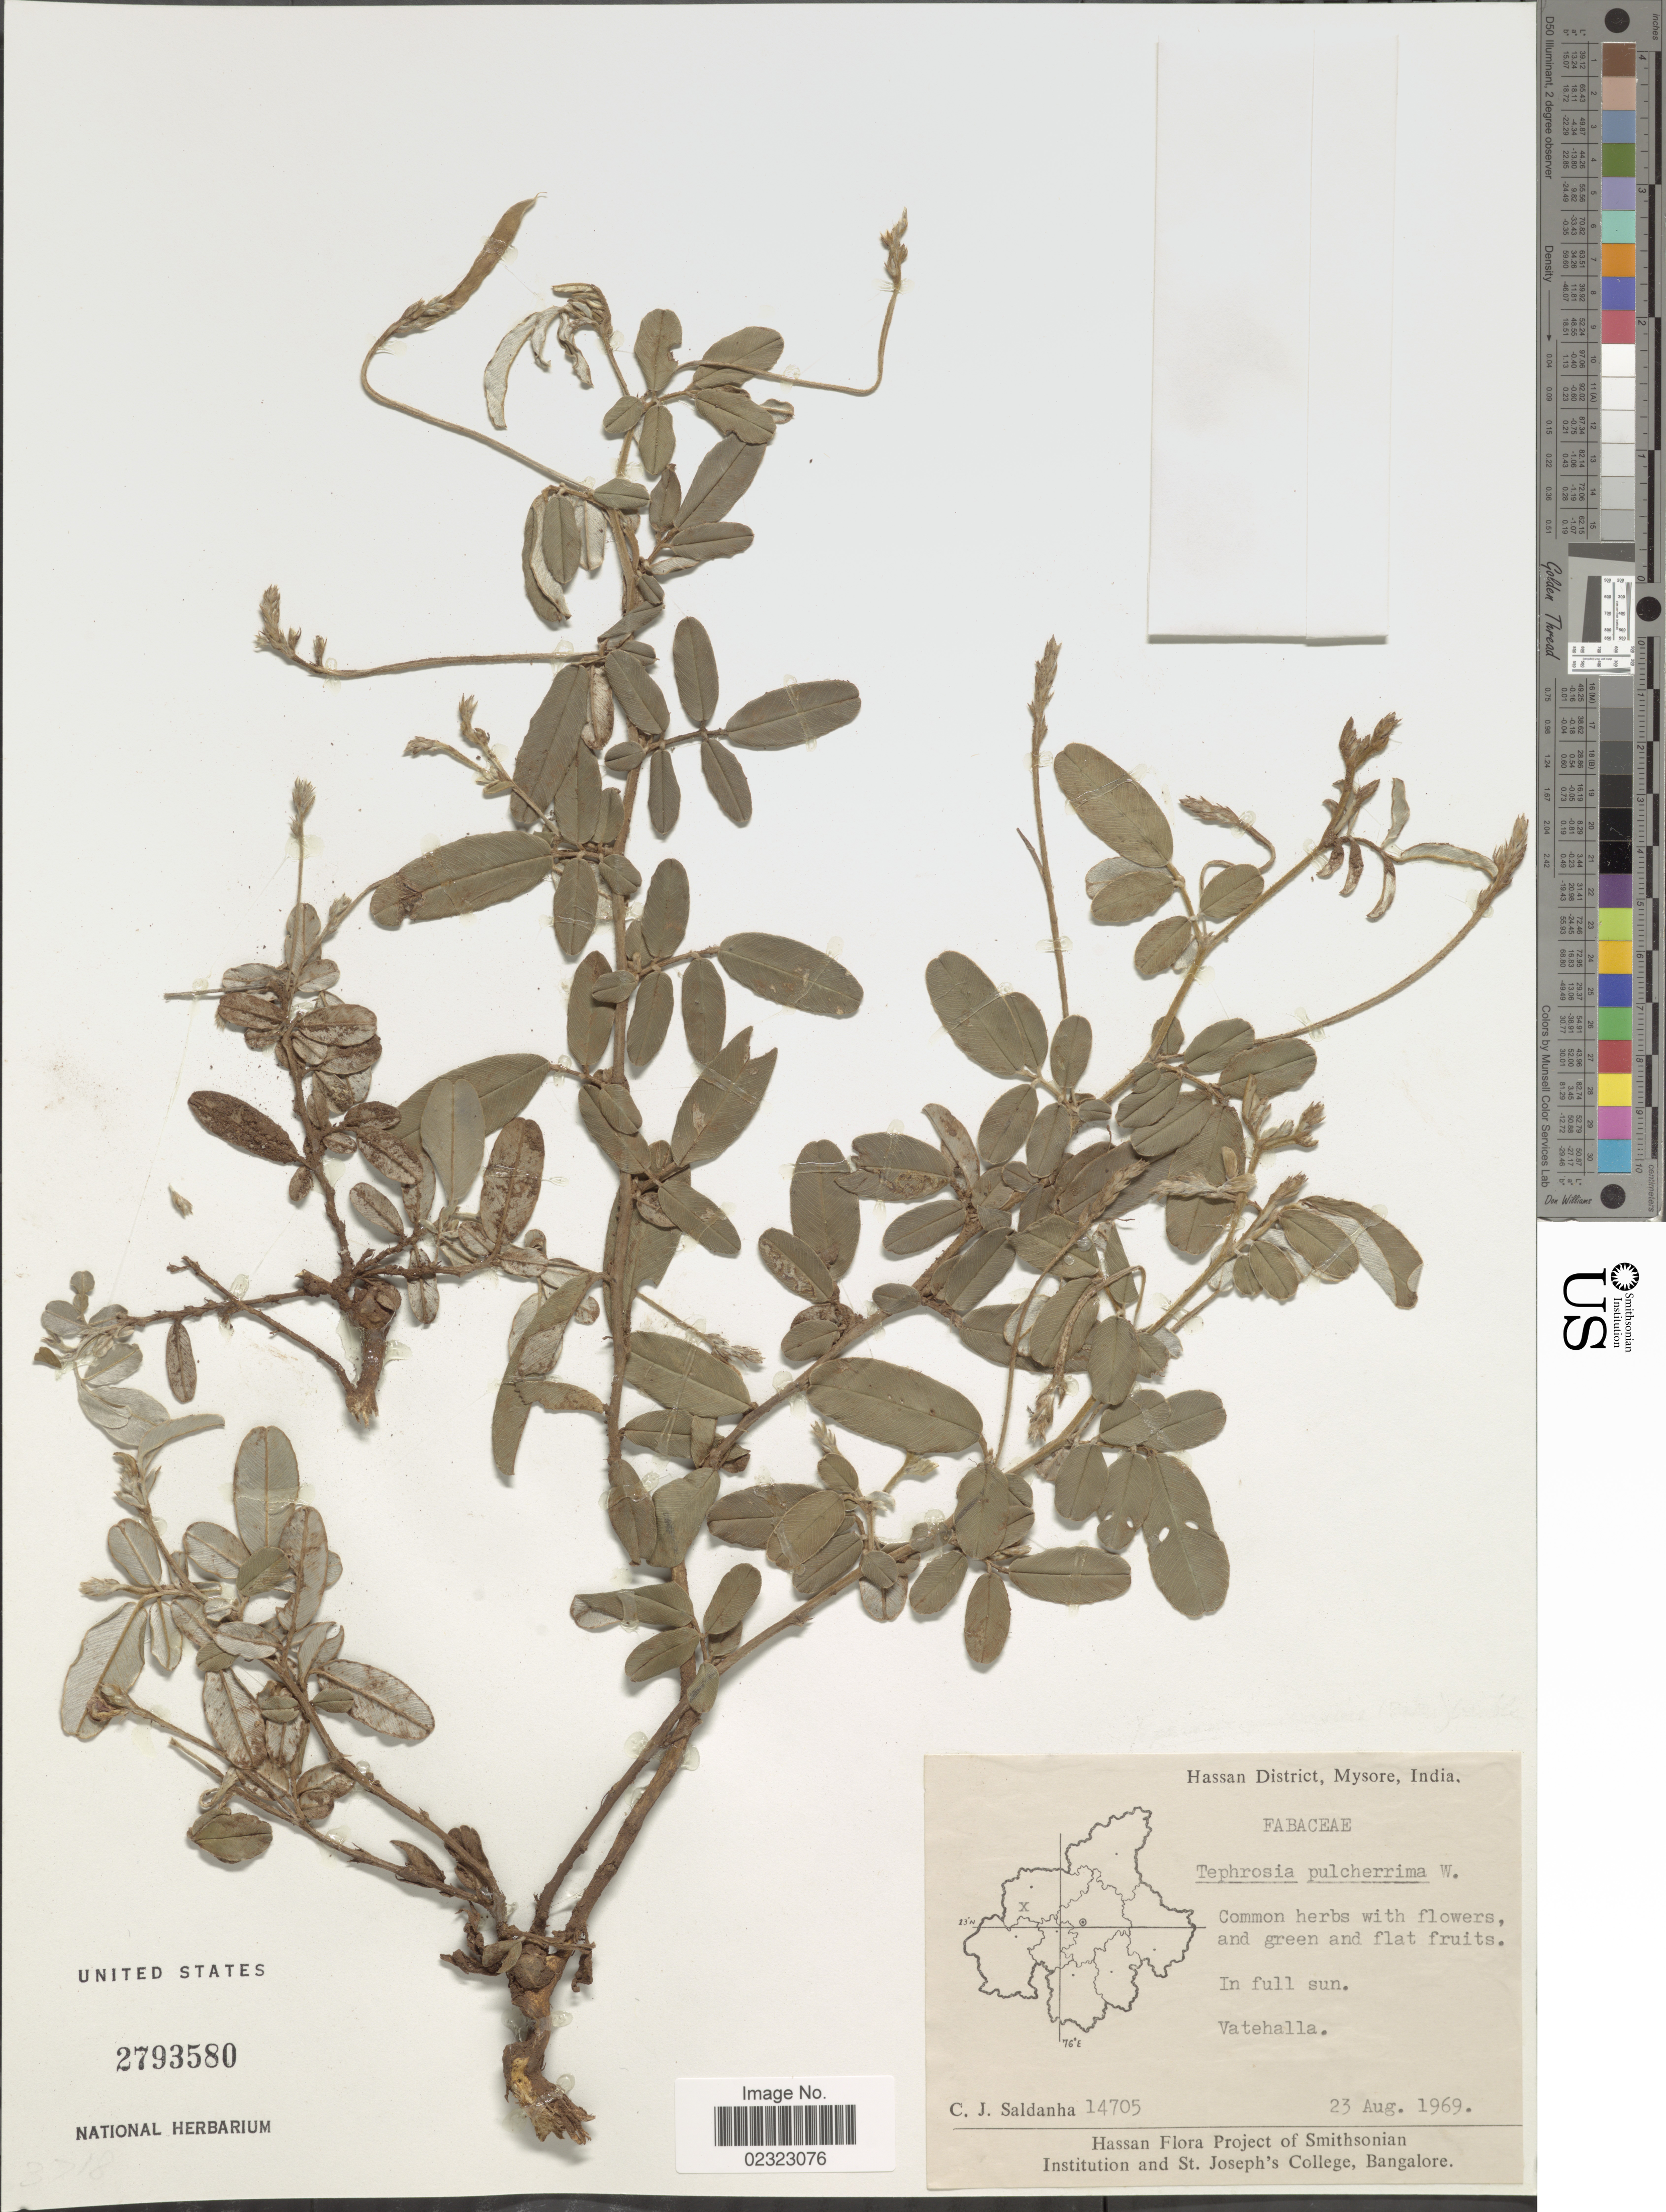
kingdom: Plantae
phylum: Tracheophyta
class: Magnoliopsida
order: Fabales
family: Fabaceae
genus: Tephrosia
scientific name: Tephrosia pulcherrima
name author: (Baker) Wight & Gamble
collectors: C. J. Saldanha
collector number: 14705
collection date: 1969-08-23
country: India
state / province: Karnataka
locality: Hassan District, Mysore. Vatehulla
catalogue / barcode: US 2793580